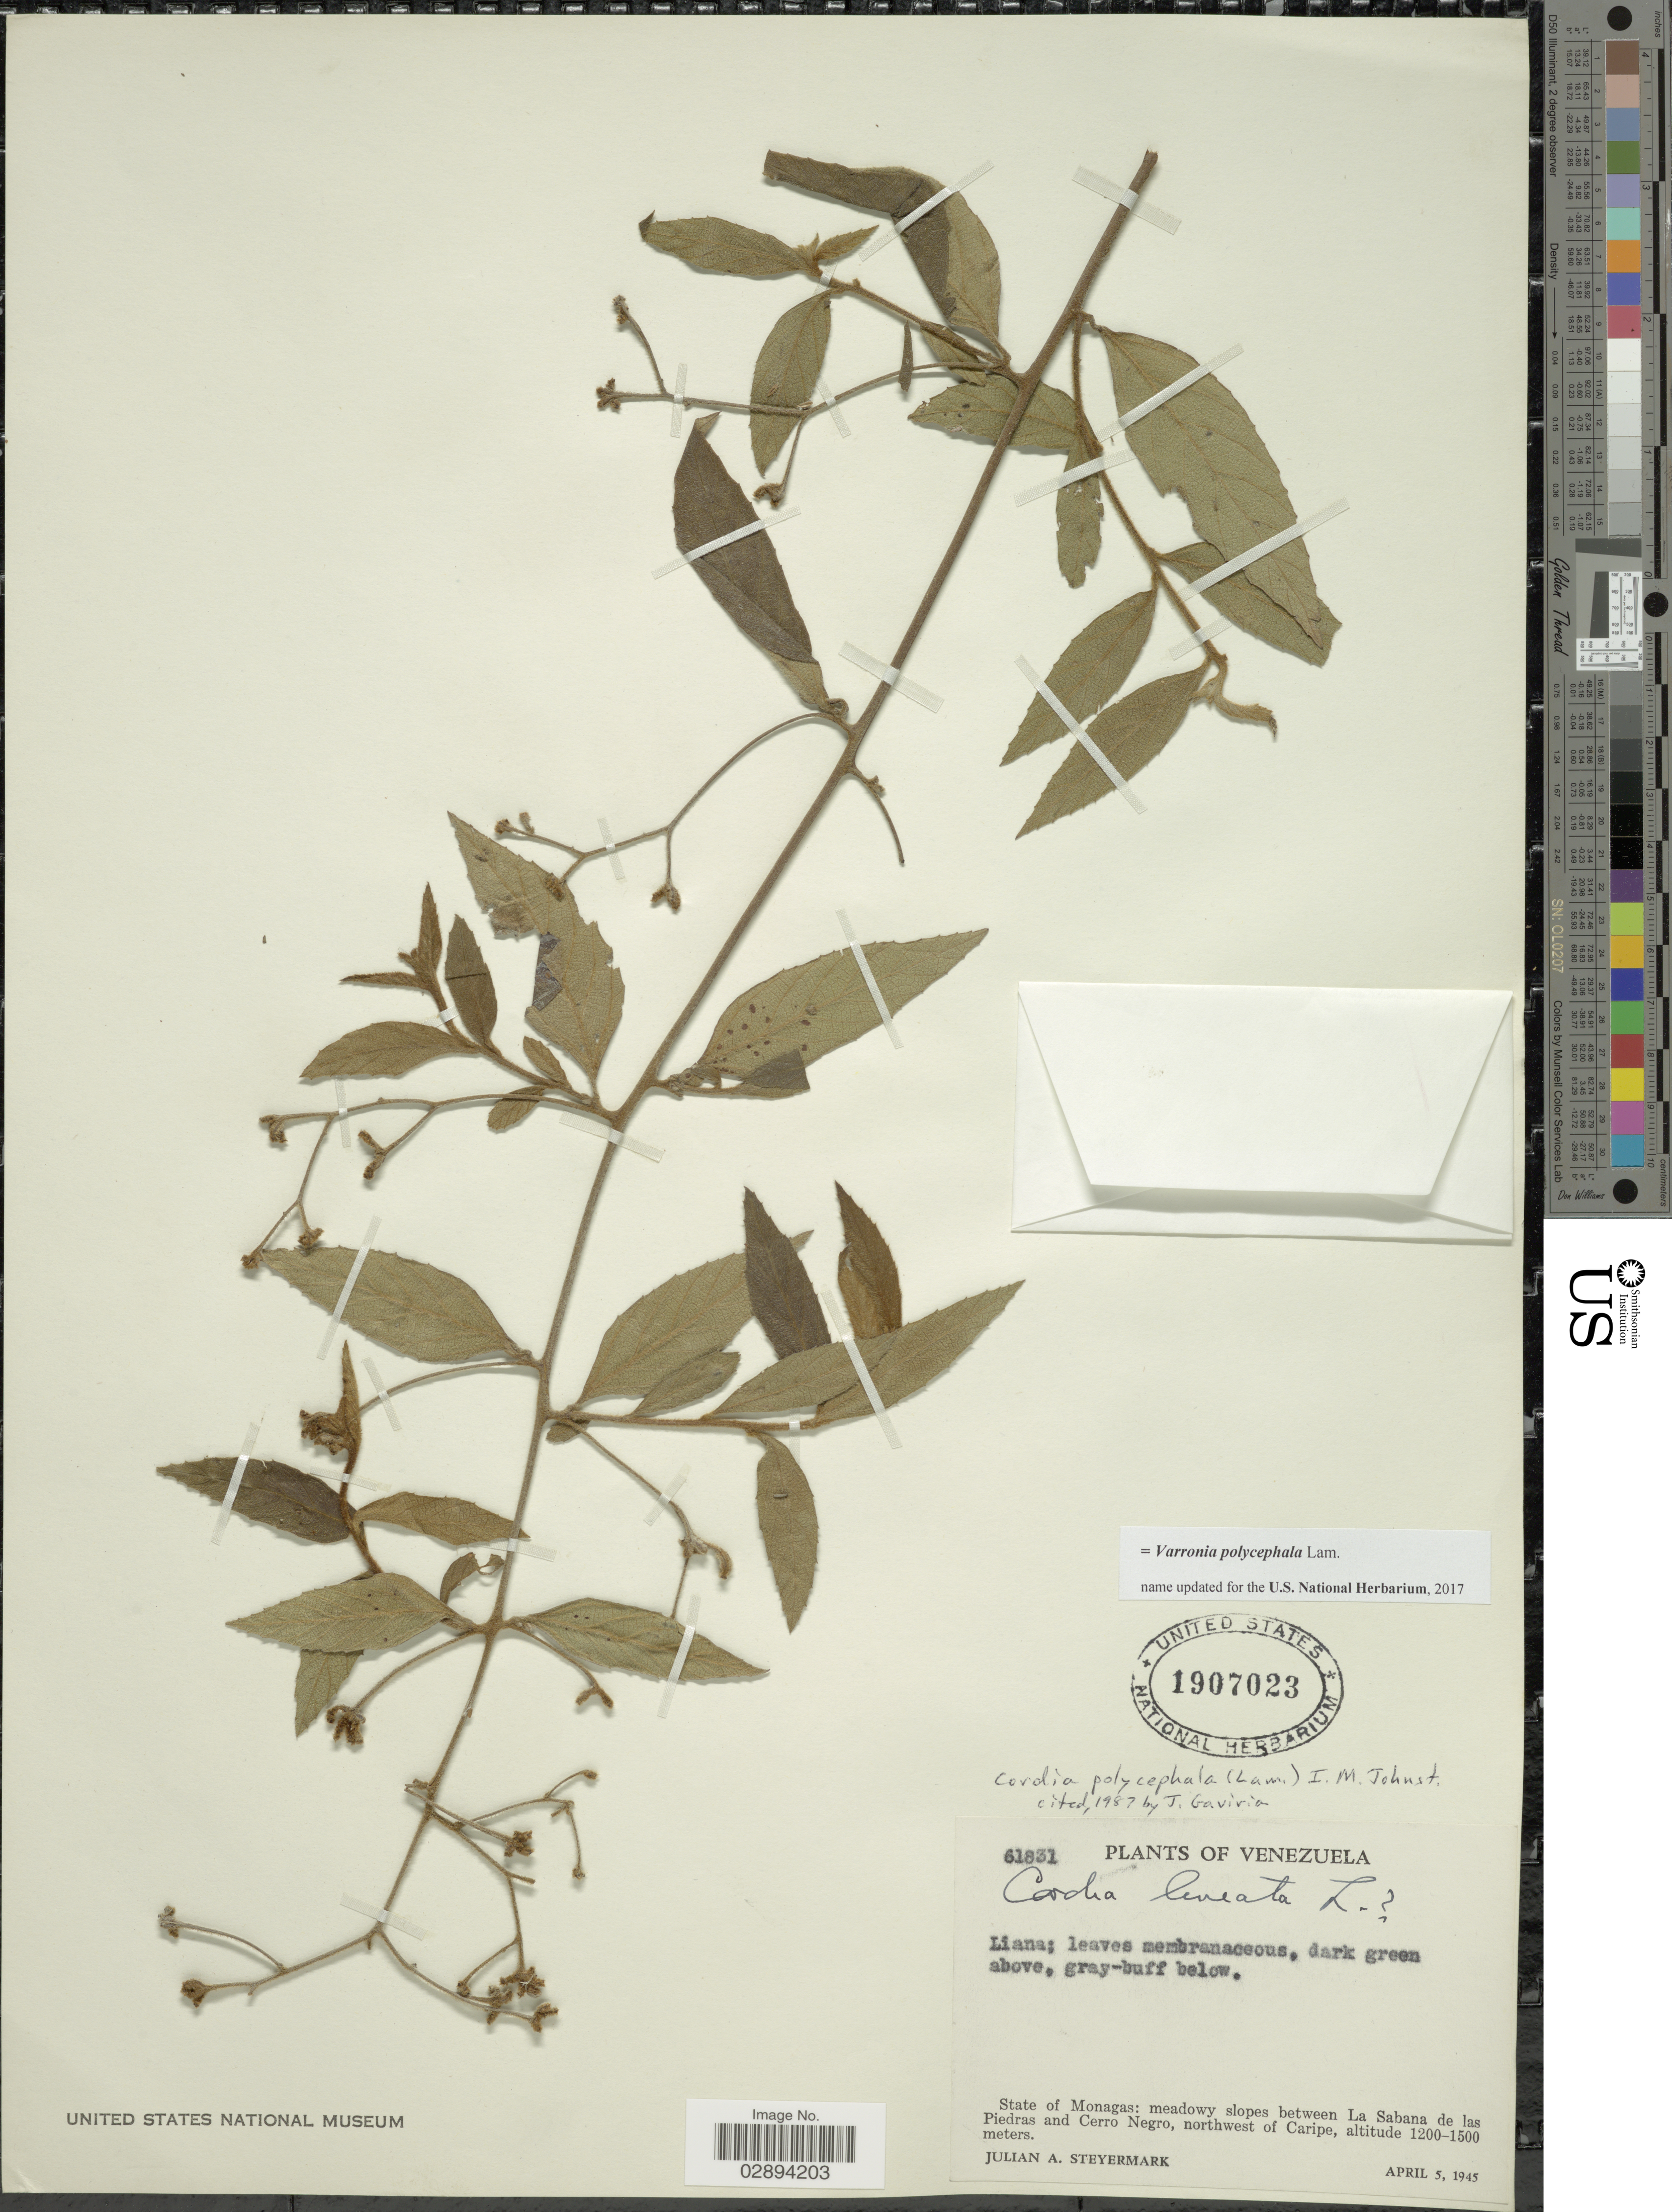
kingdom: Plantae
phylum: Tracheophyta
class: Magnoliopsida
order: Boraginales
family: Cordiaceae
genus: Varronia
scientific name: Varronia polycephala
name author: Lam.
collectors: J. Steyermark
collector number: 61831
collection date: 1945-04-05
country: Venezuela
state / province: Monagas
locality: Meadowy slopes between La Sabana de la Piedras and Cerro Negro, northwest of Caripe.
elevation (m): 1200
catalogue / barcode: US 1907023